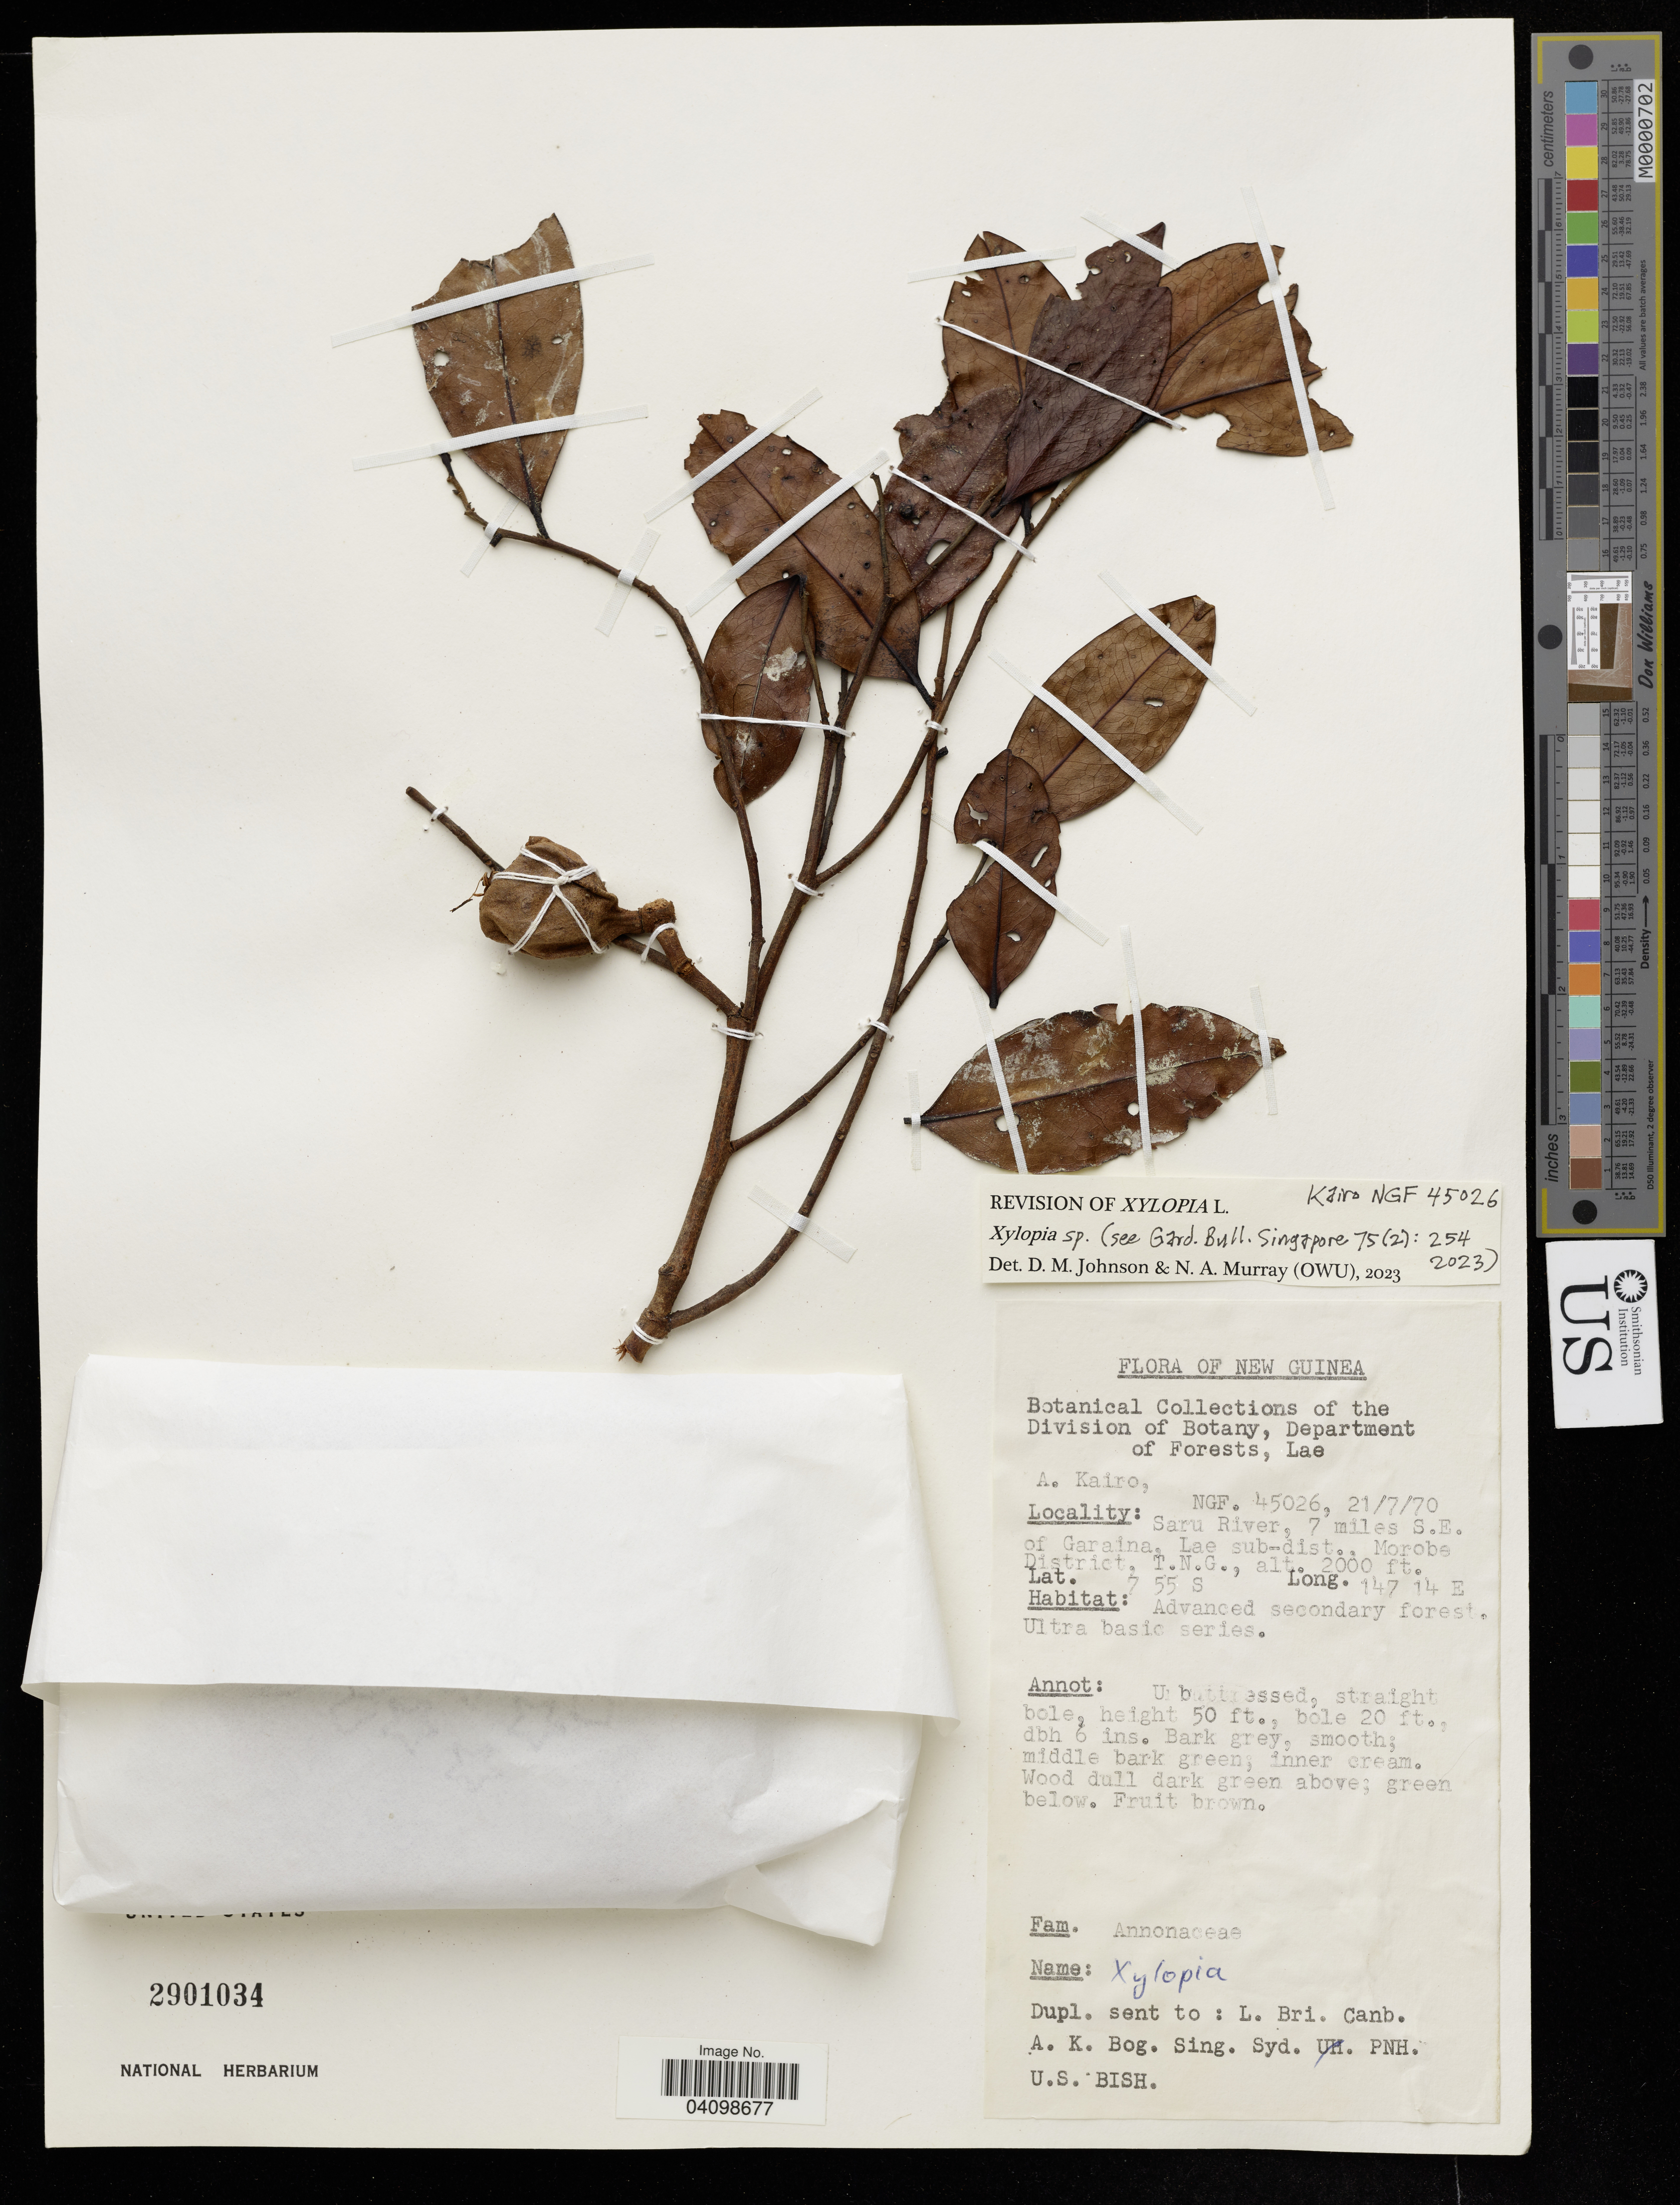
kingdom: Plantae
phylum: Tracheophyta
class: Magnoliopsida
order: Magnoliales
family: Annonaceae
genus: Xylopia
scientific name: Xylopia sp.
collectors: A. Kairo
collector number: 45026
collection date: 1970-07-21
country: Papua New Guinea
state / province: Morobe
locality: Saru river, 7 miles S.E. of Garaina, Lae sub-dist.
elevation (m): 610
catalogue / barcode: US 2901034